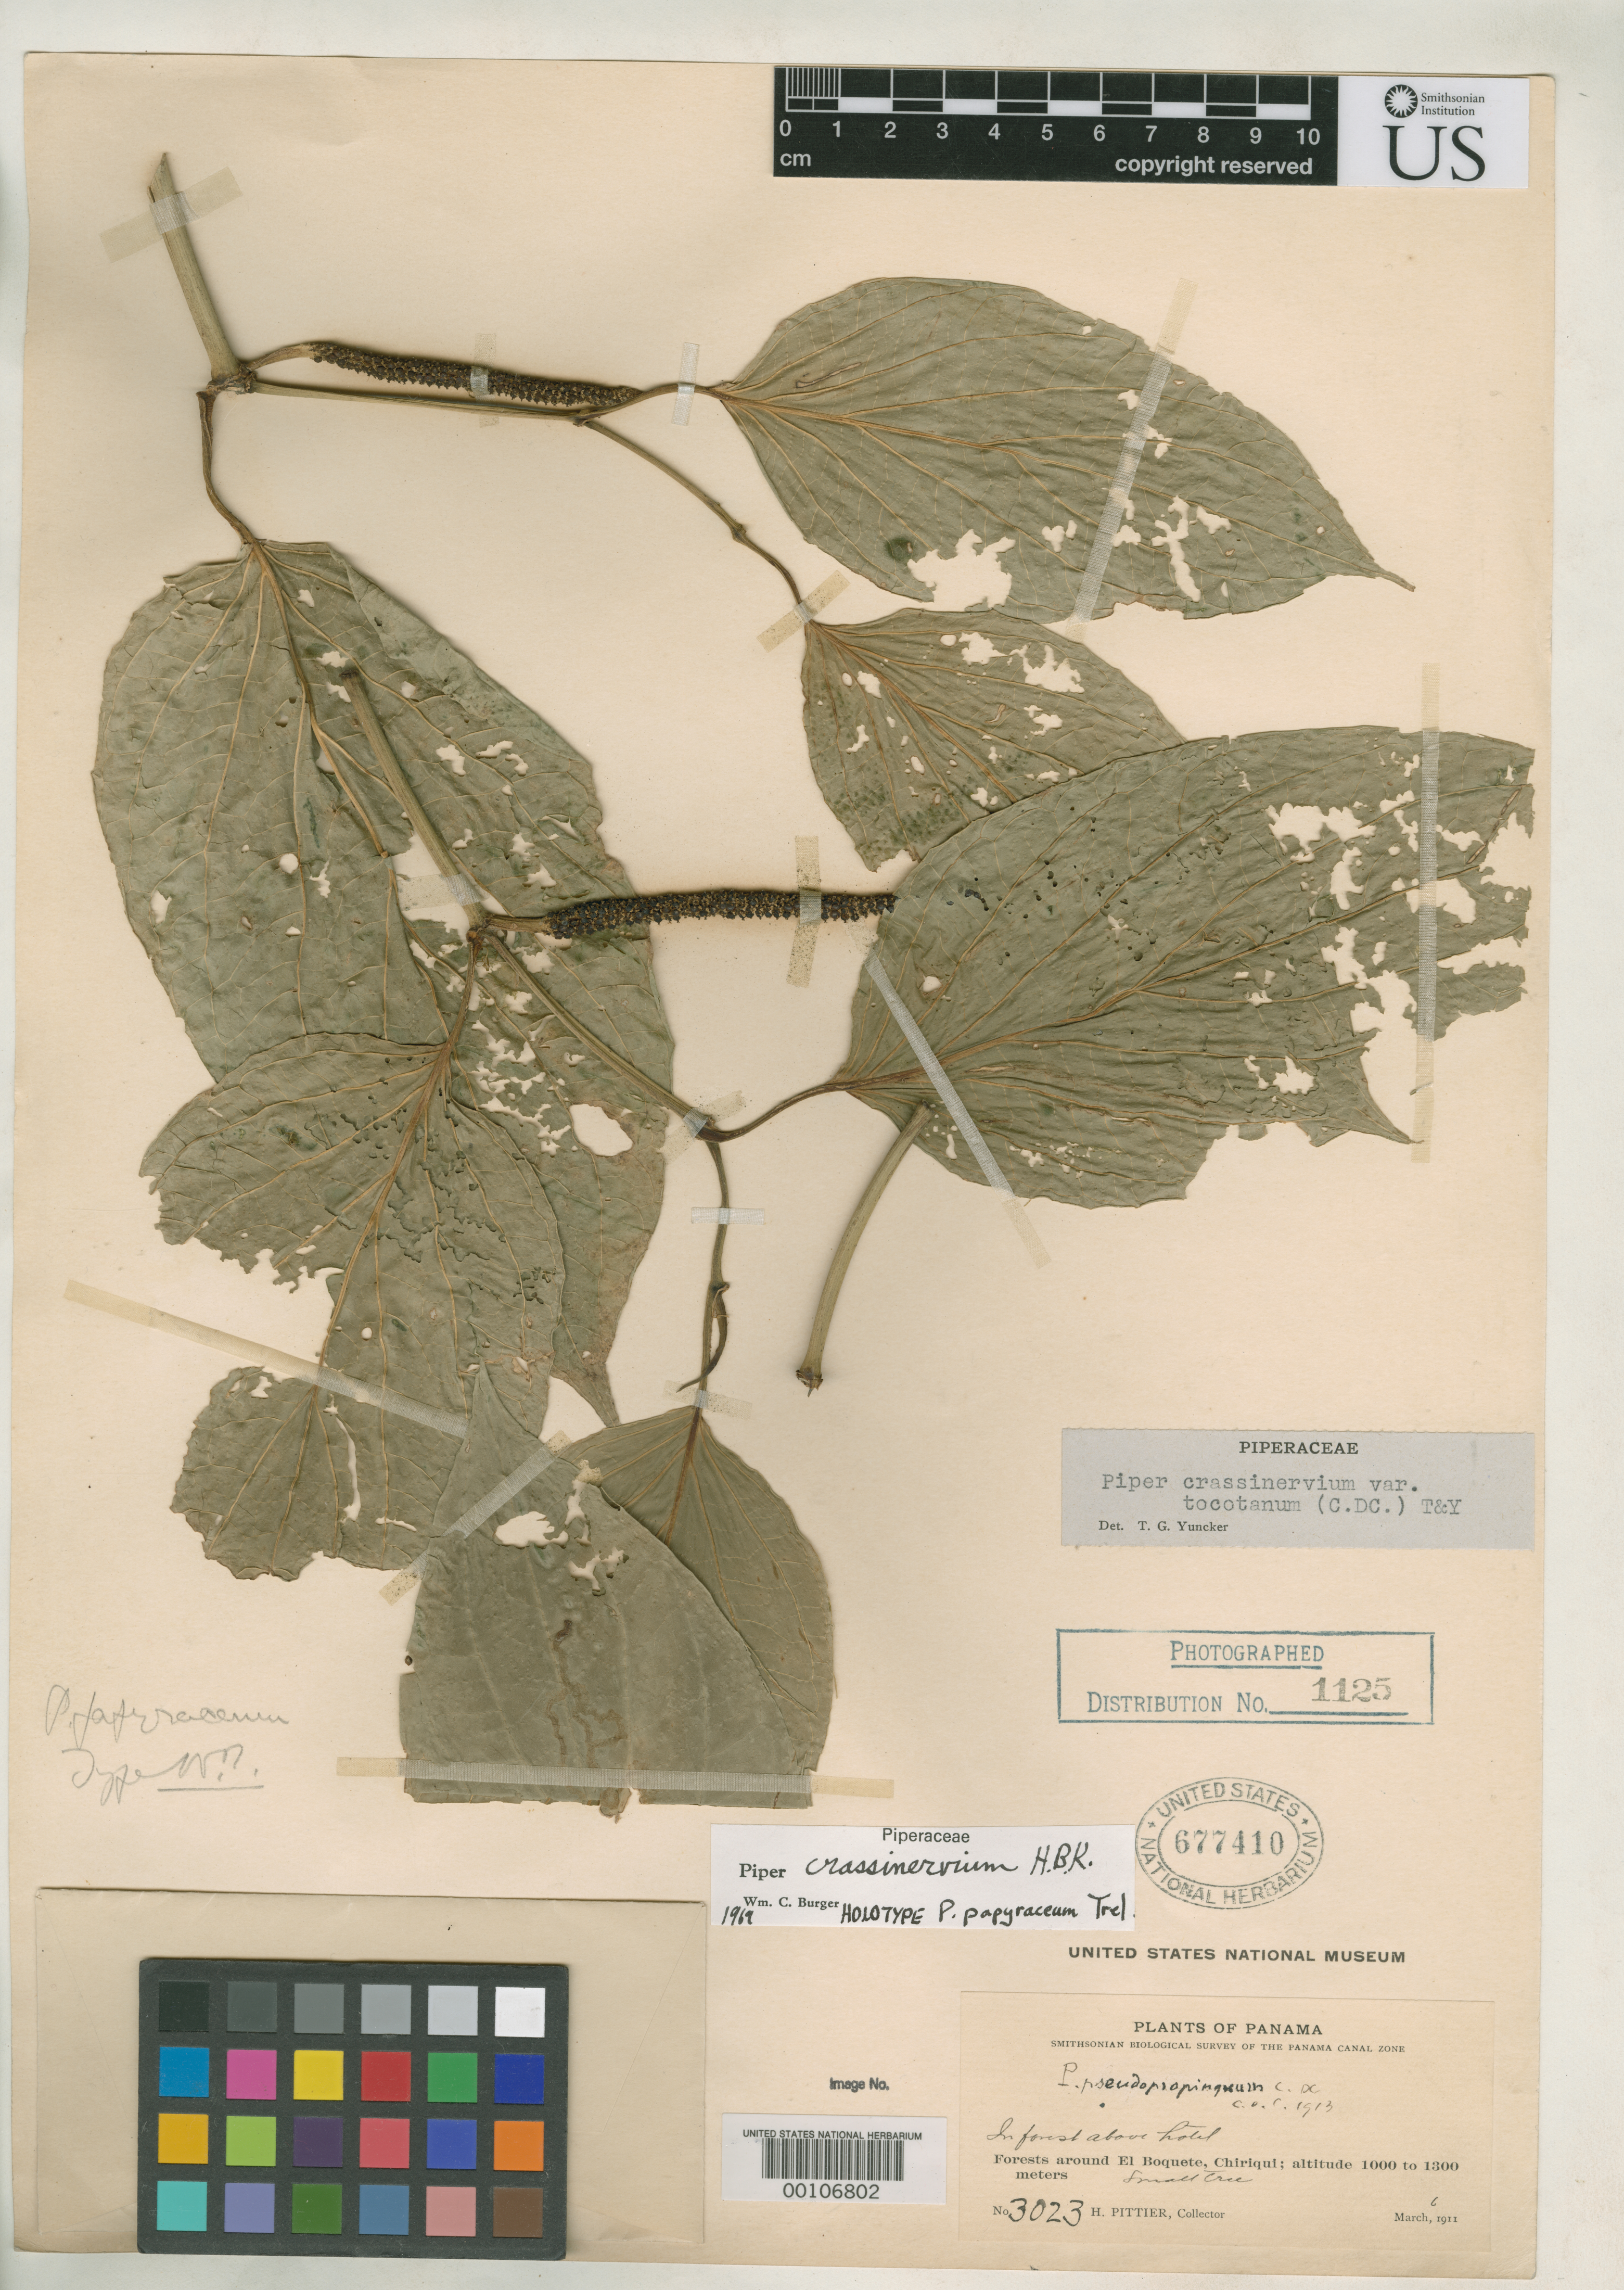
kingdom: Plantae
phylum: Tracheophyta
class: Magnoliopsida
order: Piperales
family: Piperaceae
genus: Piper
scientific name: Piper papyraceum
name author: Trel.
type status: Holotype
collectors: H. F. Pittier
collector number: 3023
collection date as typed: Mar 1911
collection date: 1911-03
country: Panama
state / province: Chiriquí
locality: El Boquete.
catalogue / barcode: US 677410